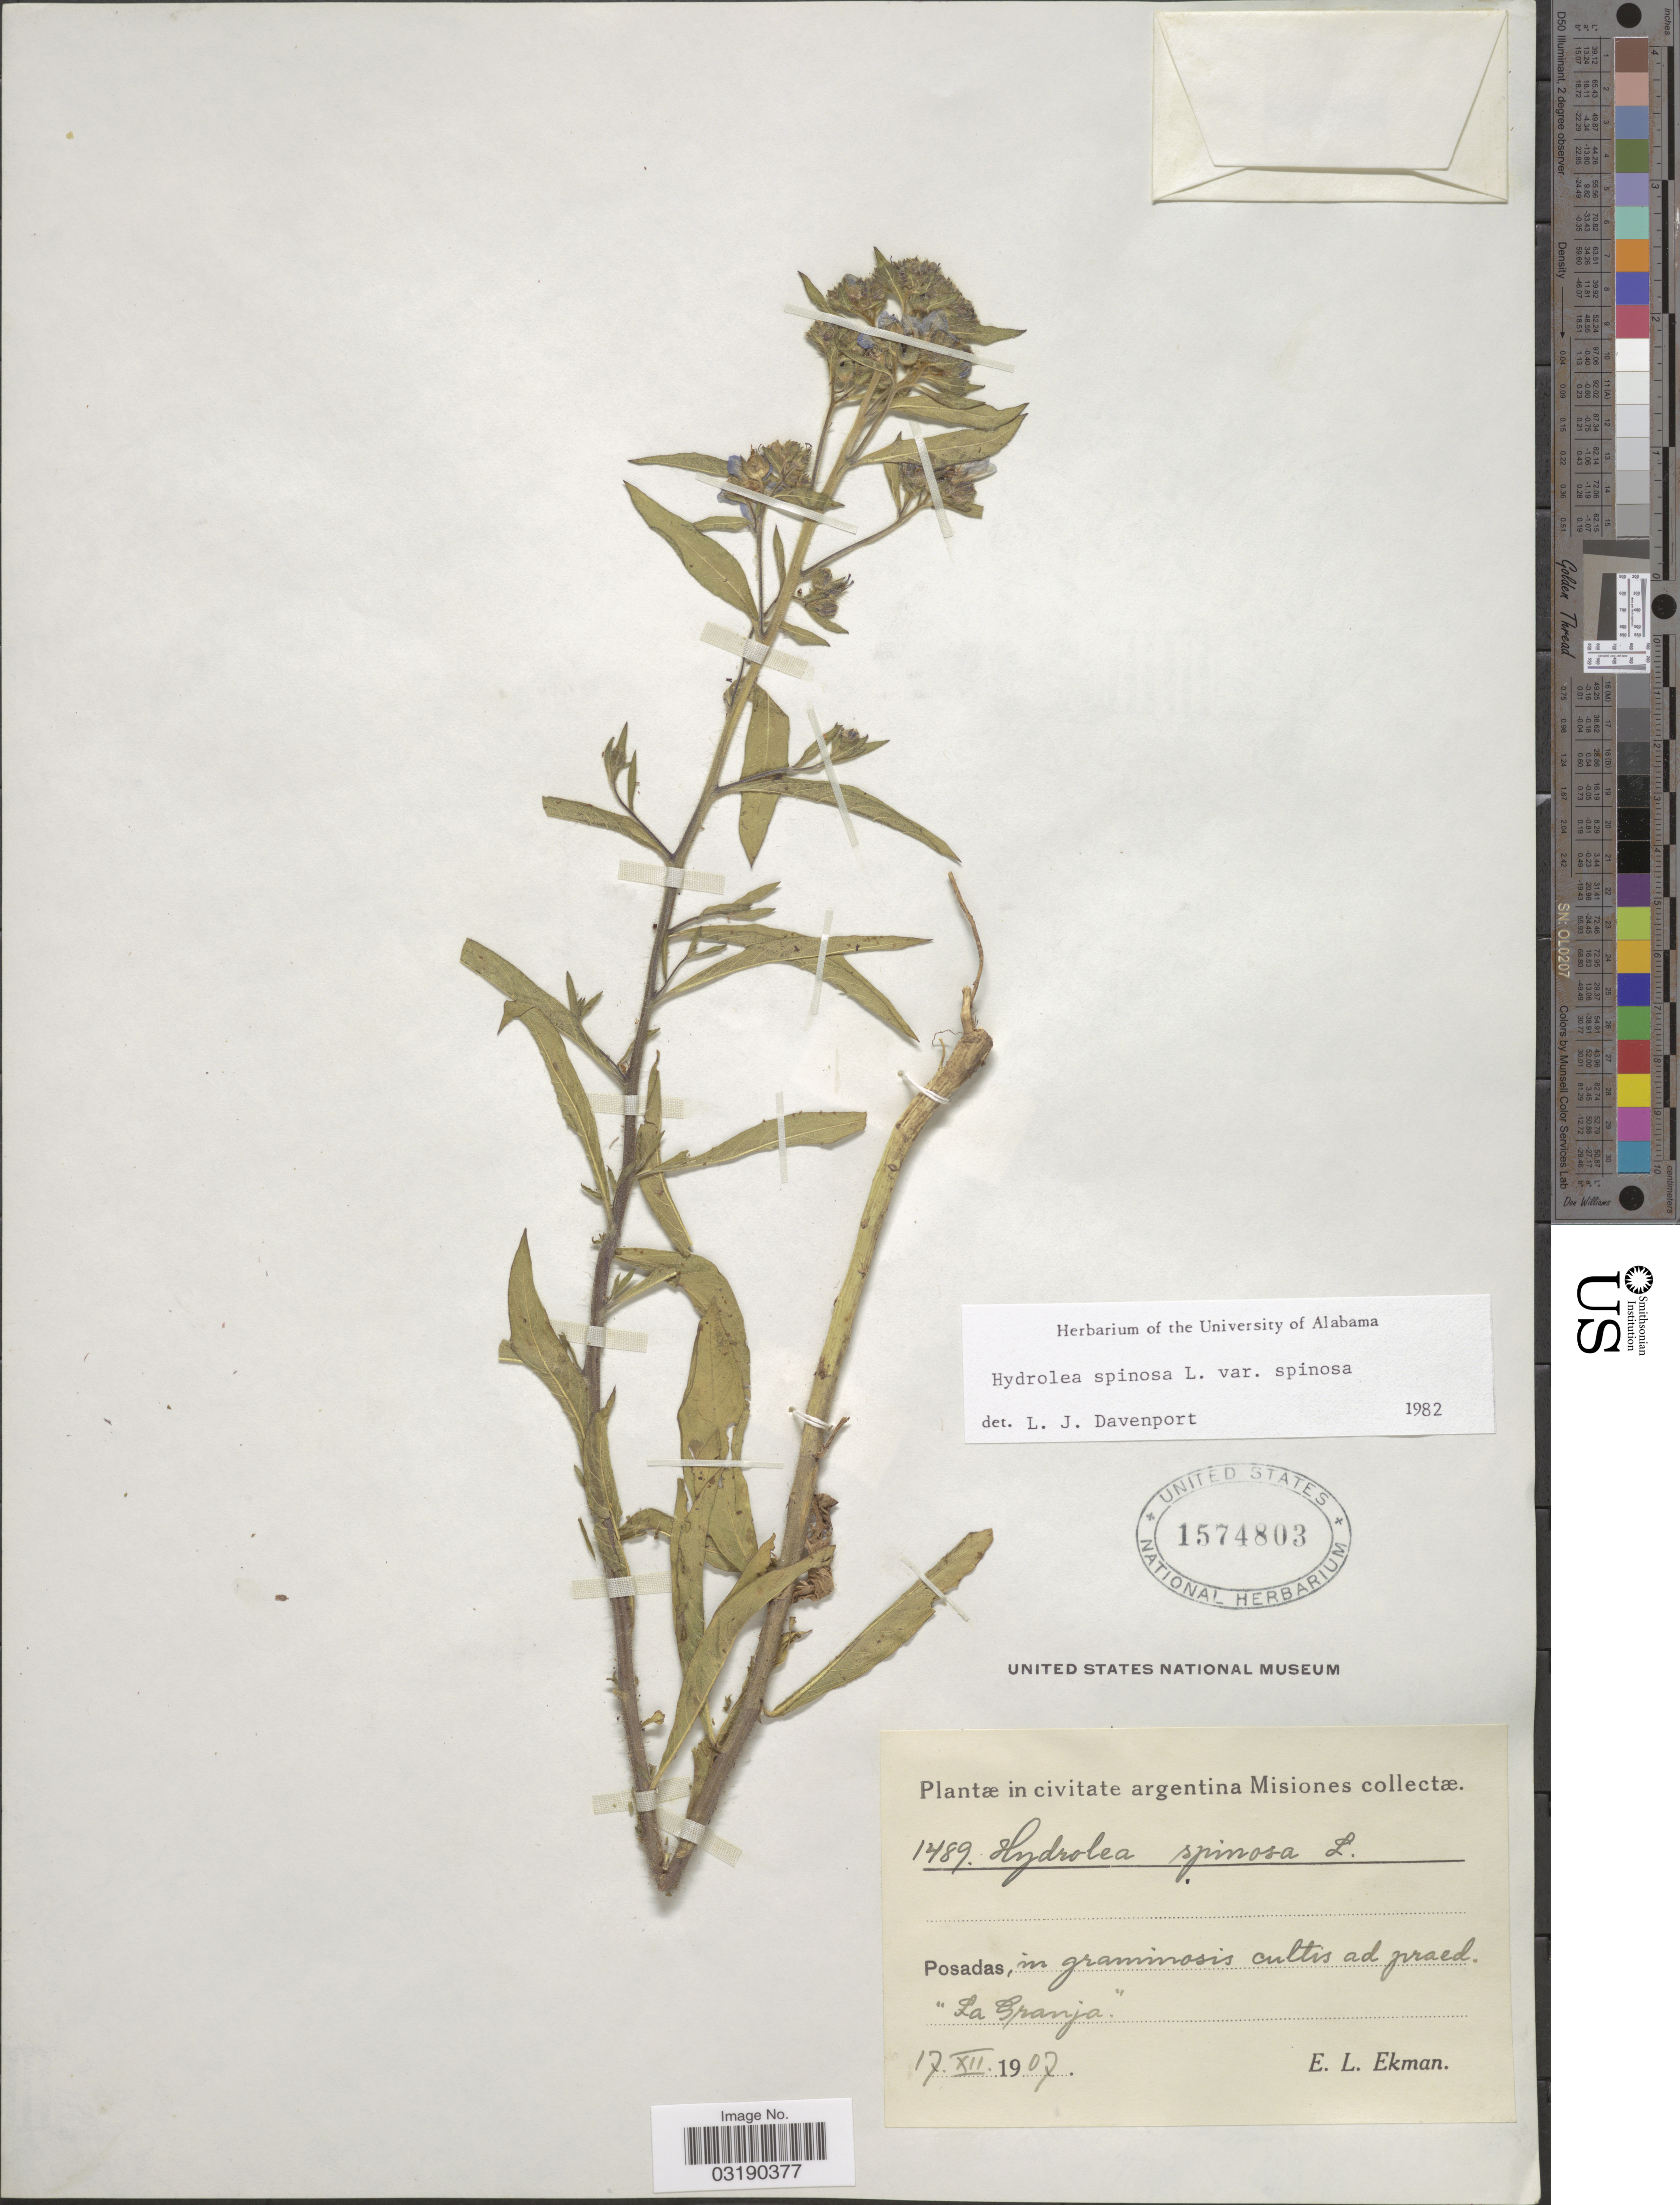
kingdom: Plantae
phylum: Tracheophyta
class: Magnoliopsida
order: Solanales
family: Hydroleaceae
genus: Hydrolea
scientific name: Hydrolea spinosa var. spinosa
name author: L.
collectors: E. L. Ekman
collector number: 1489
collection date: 1907-12-17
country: Argentina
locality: Posadas, in graminosis cultis ad praed. "La Granja".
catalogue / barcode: US 1574803